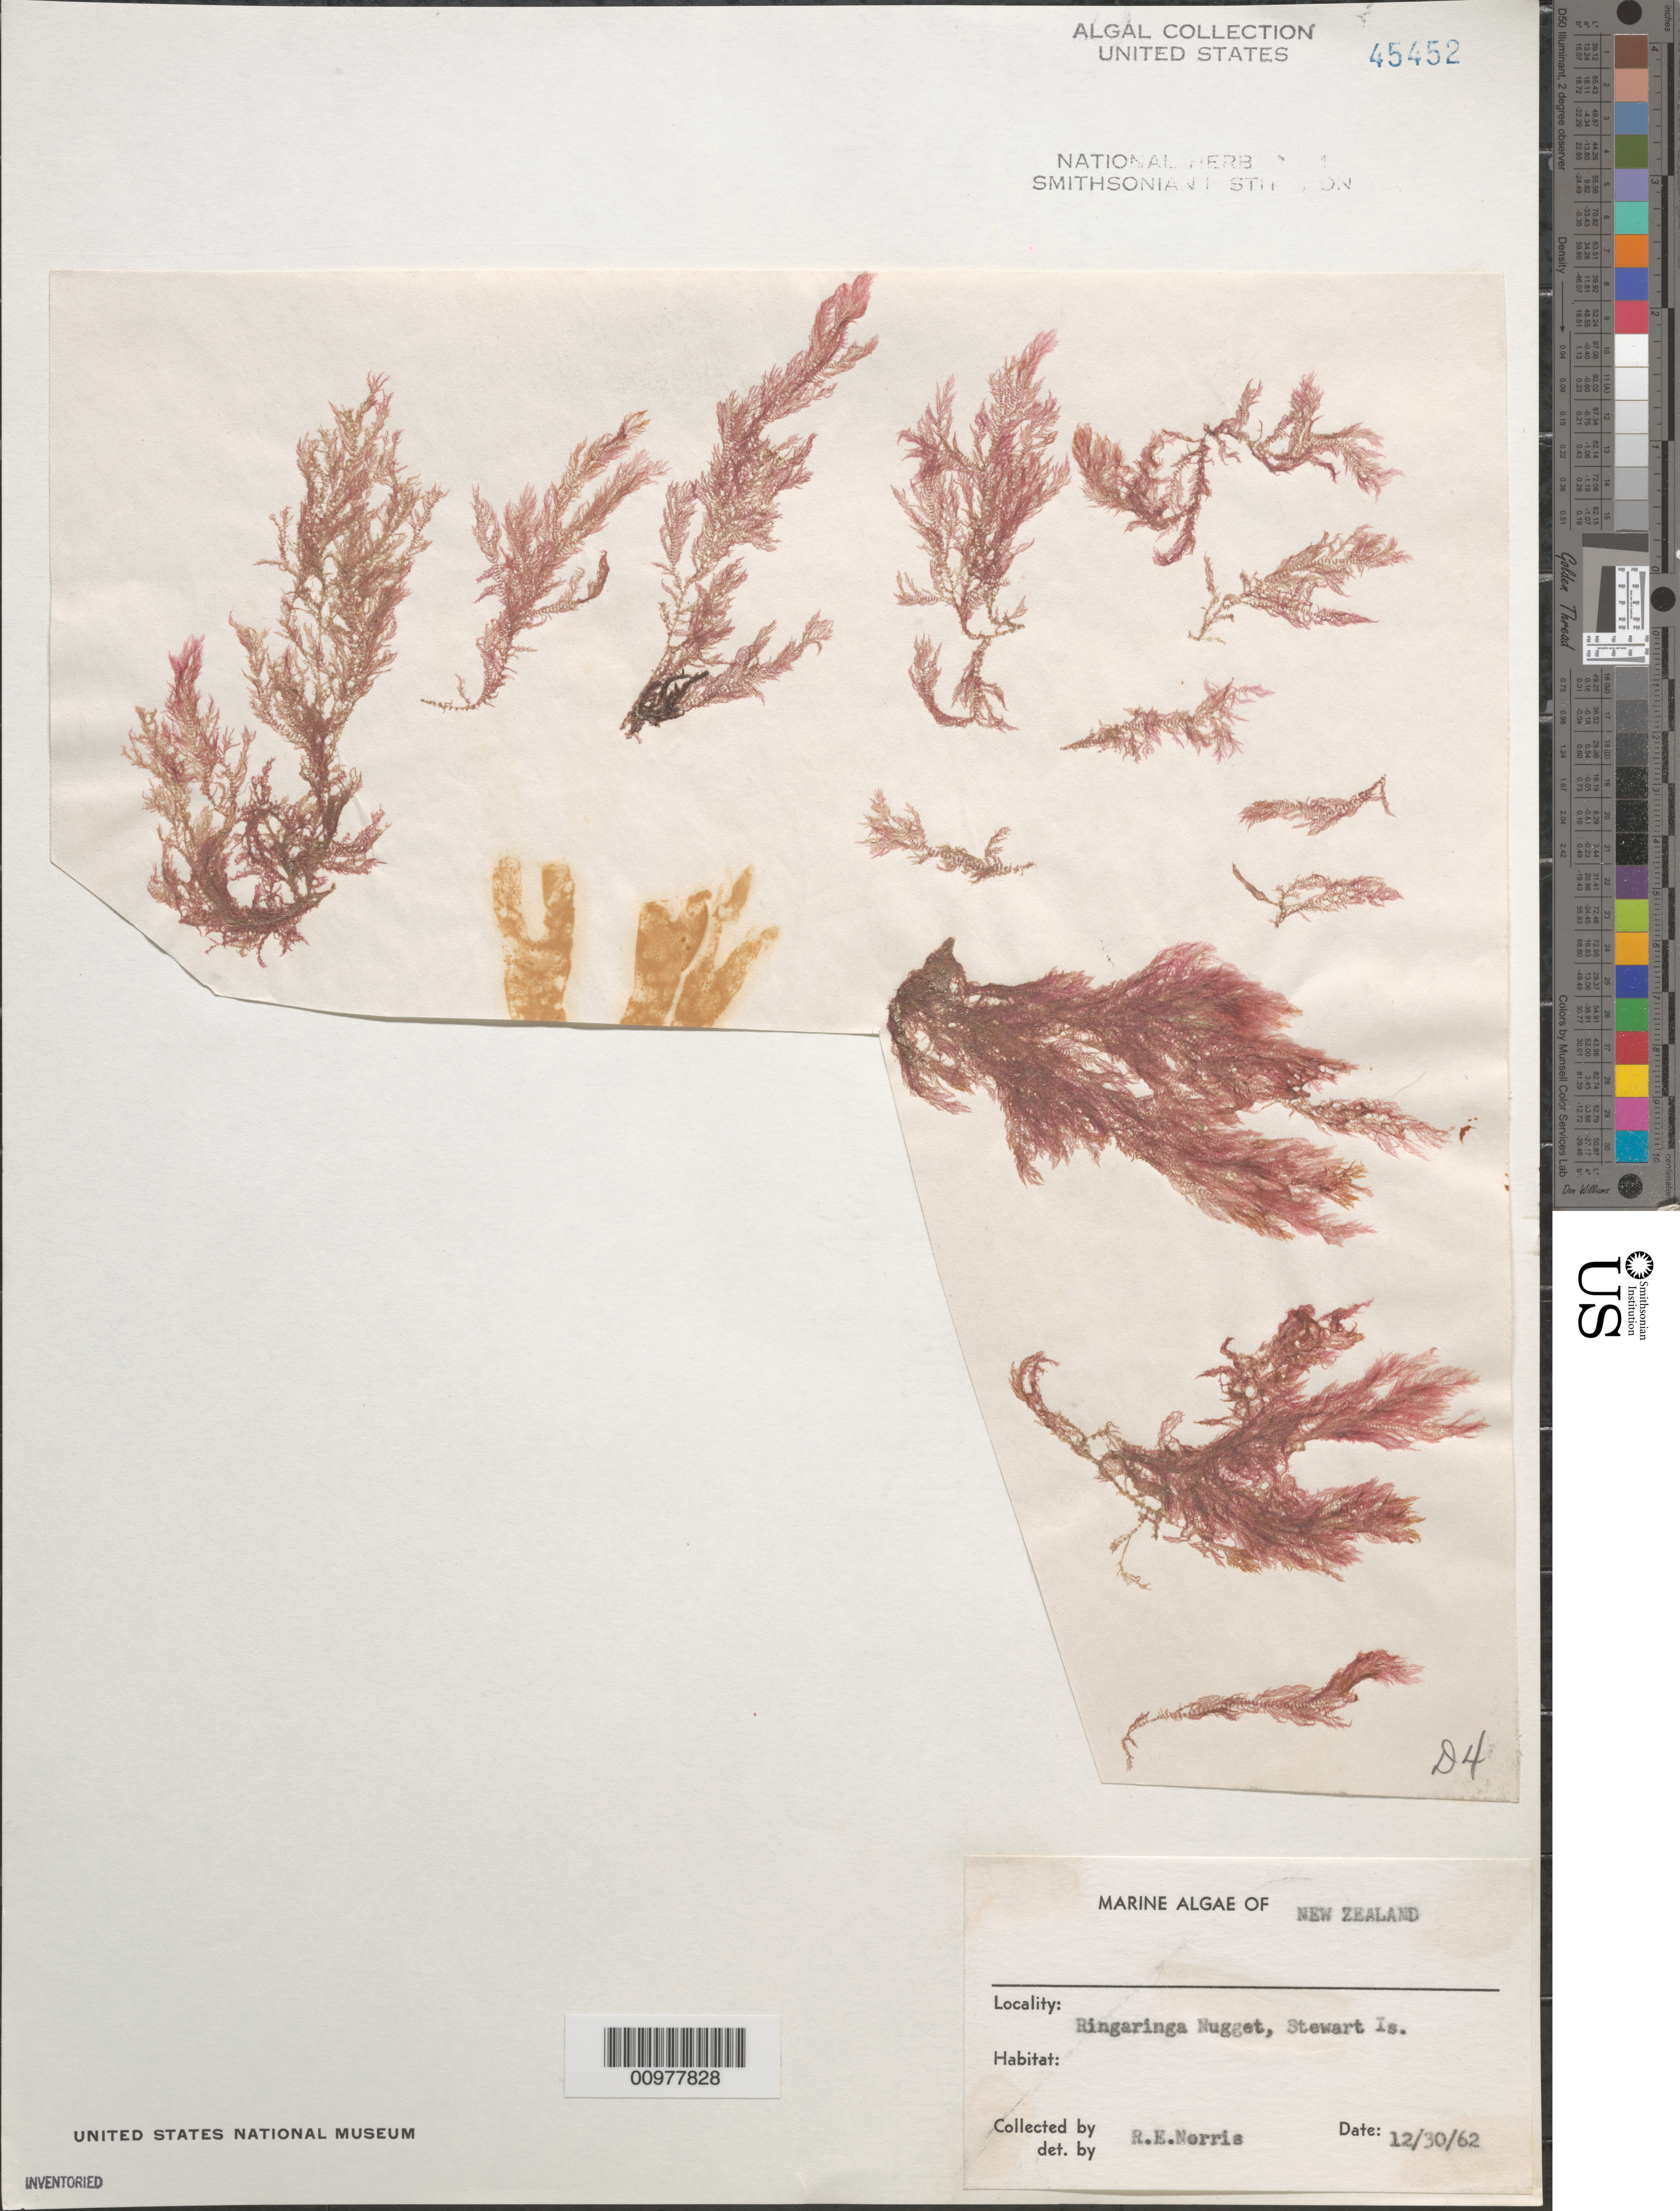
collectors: R. E. Norris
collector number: D-4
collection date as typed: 30 Dec 1962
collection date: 1962-12-30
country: New Zealand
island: Stewart Island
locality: Ringaringa Nugget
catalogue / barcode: US 45452